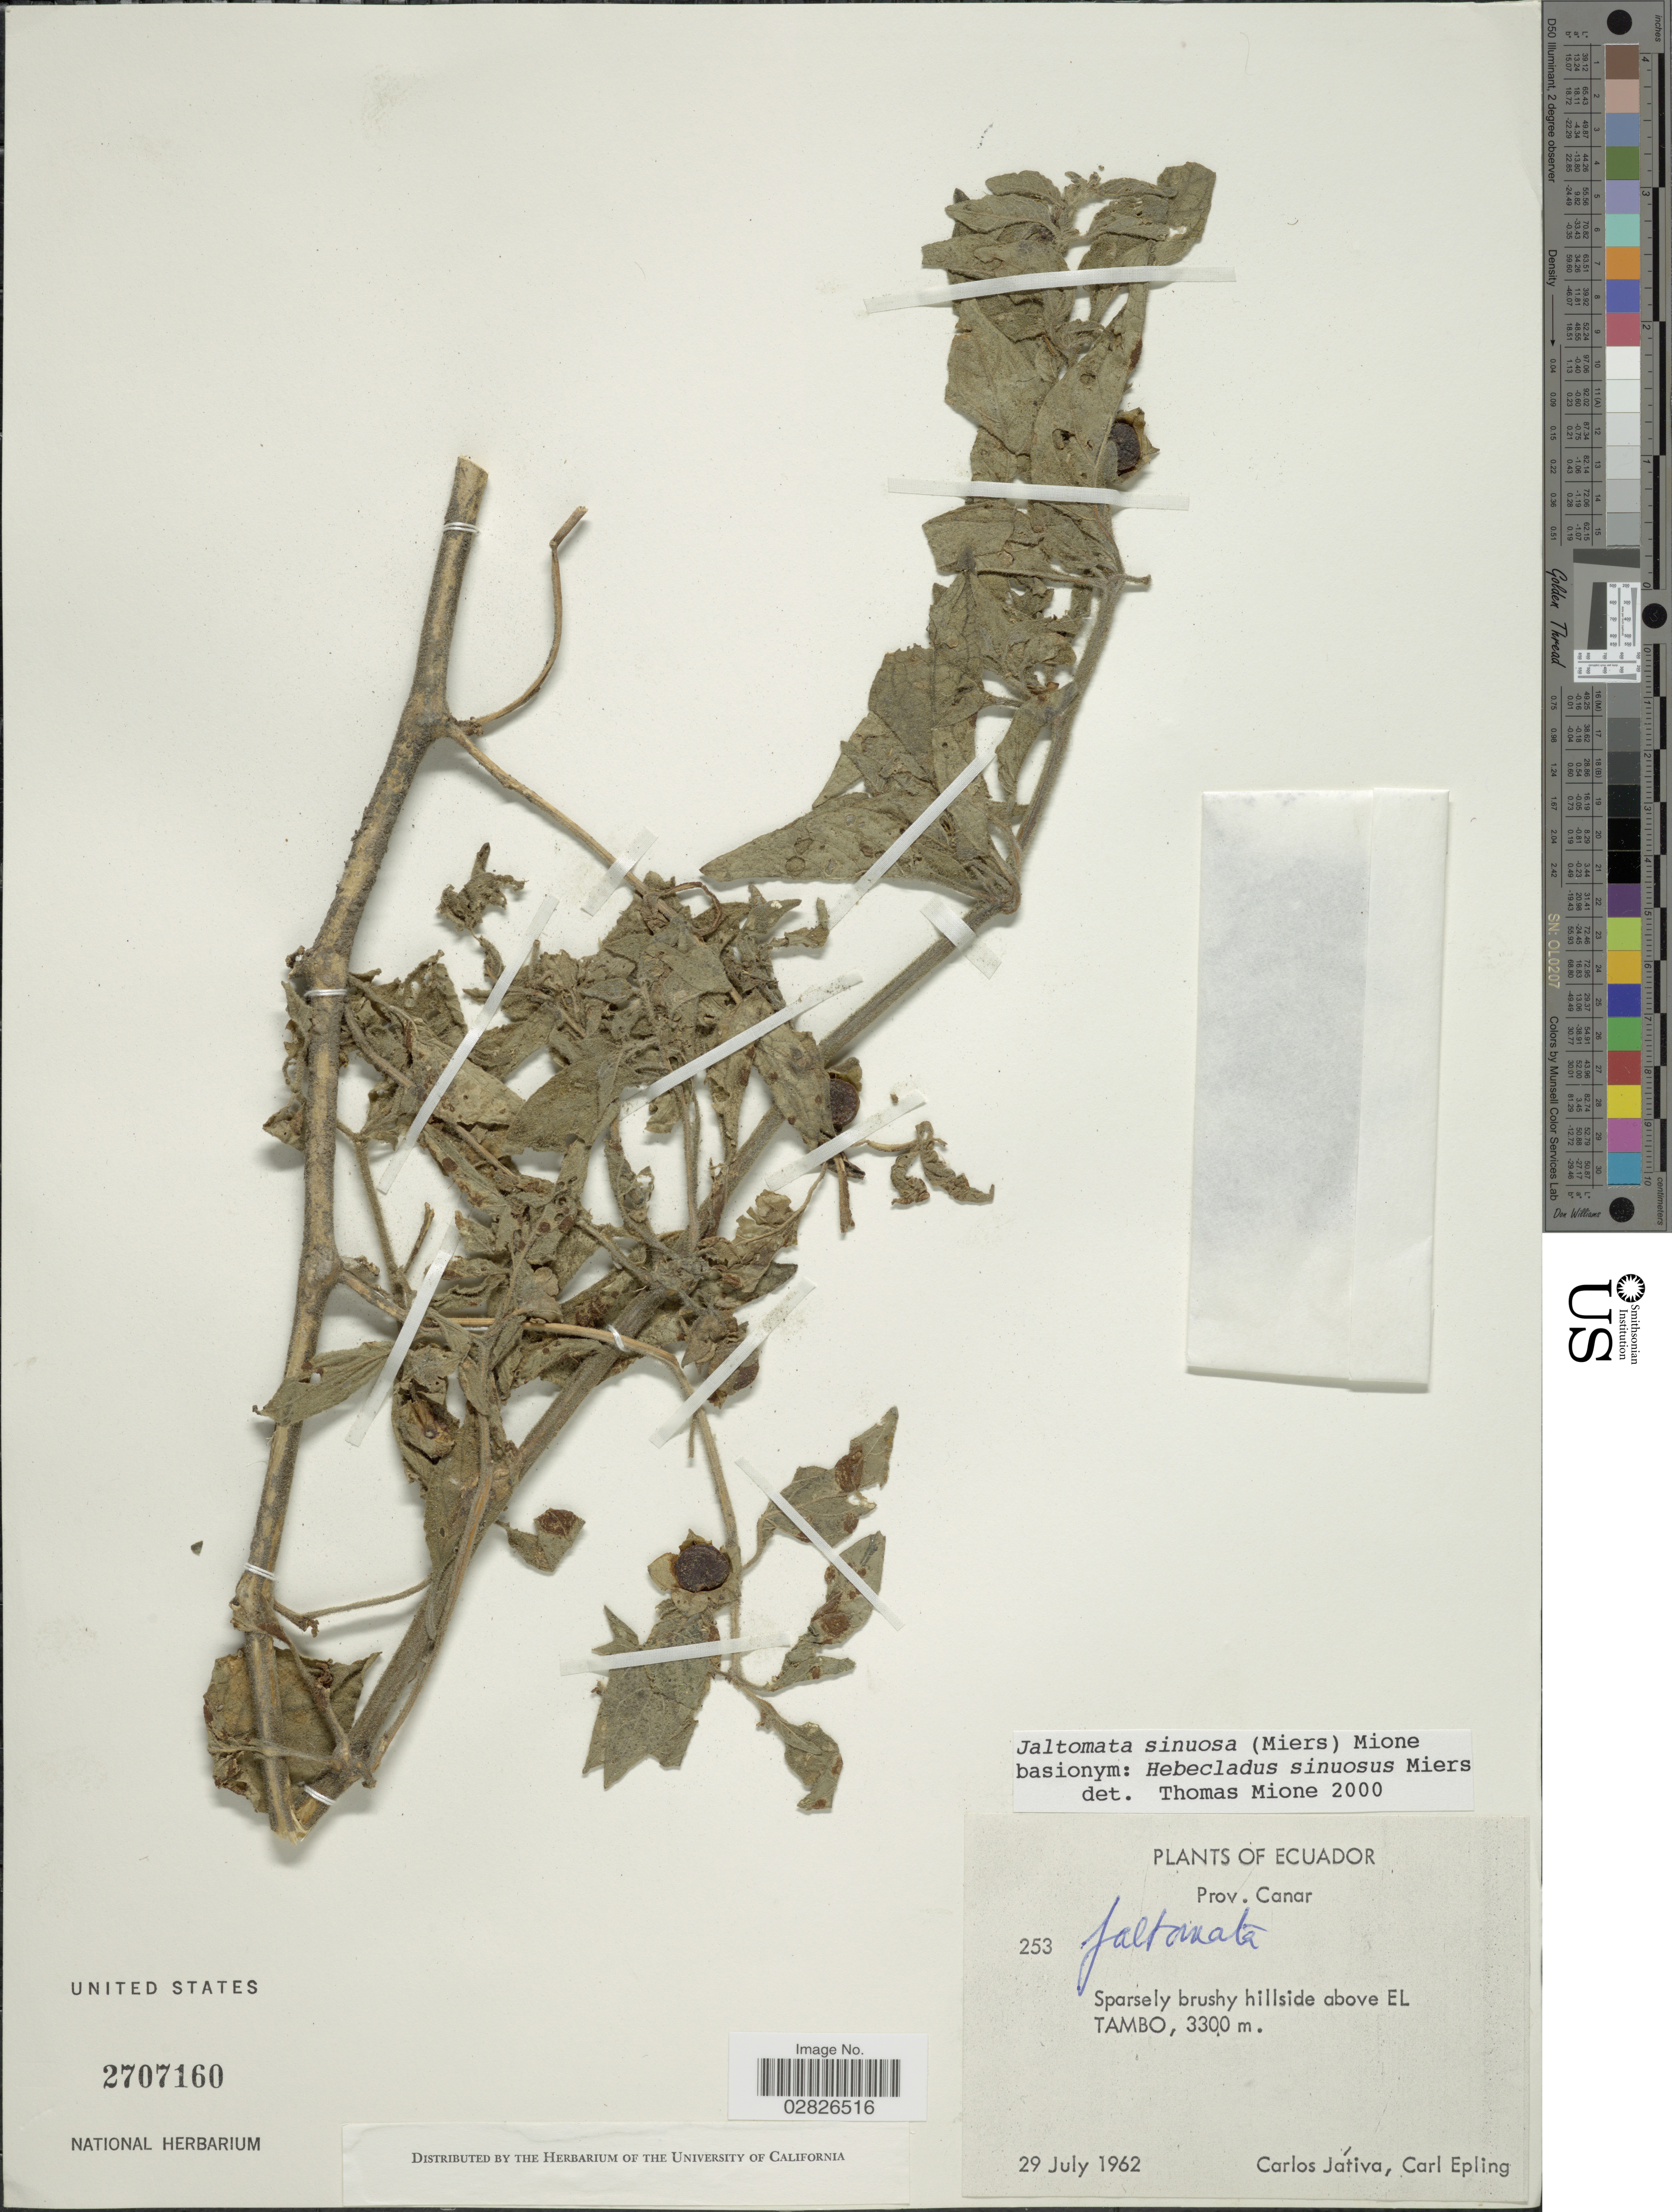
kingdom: Plantae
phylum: Tracheophyta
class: Magnoliopsida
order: Solanales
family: Solanaceae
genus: Jaltomata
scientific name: Jaltomata sinuosa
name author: (Miers) Mione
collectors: C. D. Játiva & C. C. Epling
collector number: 253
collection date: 1962-07-29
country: Ecuador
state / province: Cañar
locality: Prov. Canar, Sparsely brushy hillside above El Tambo.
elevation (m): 3300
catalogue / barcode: US 2707160